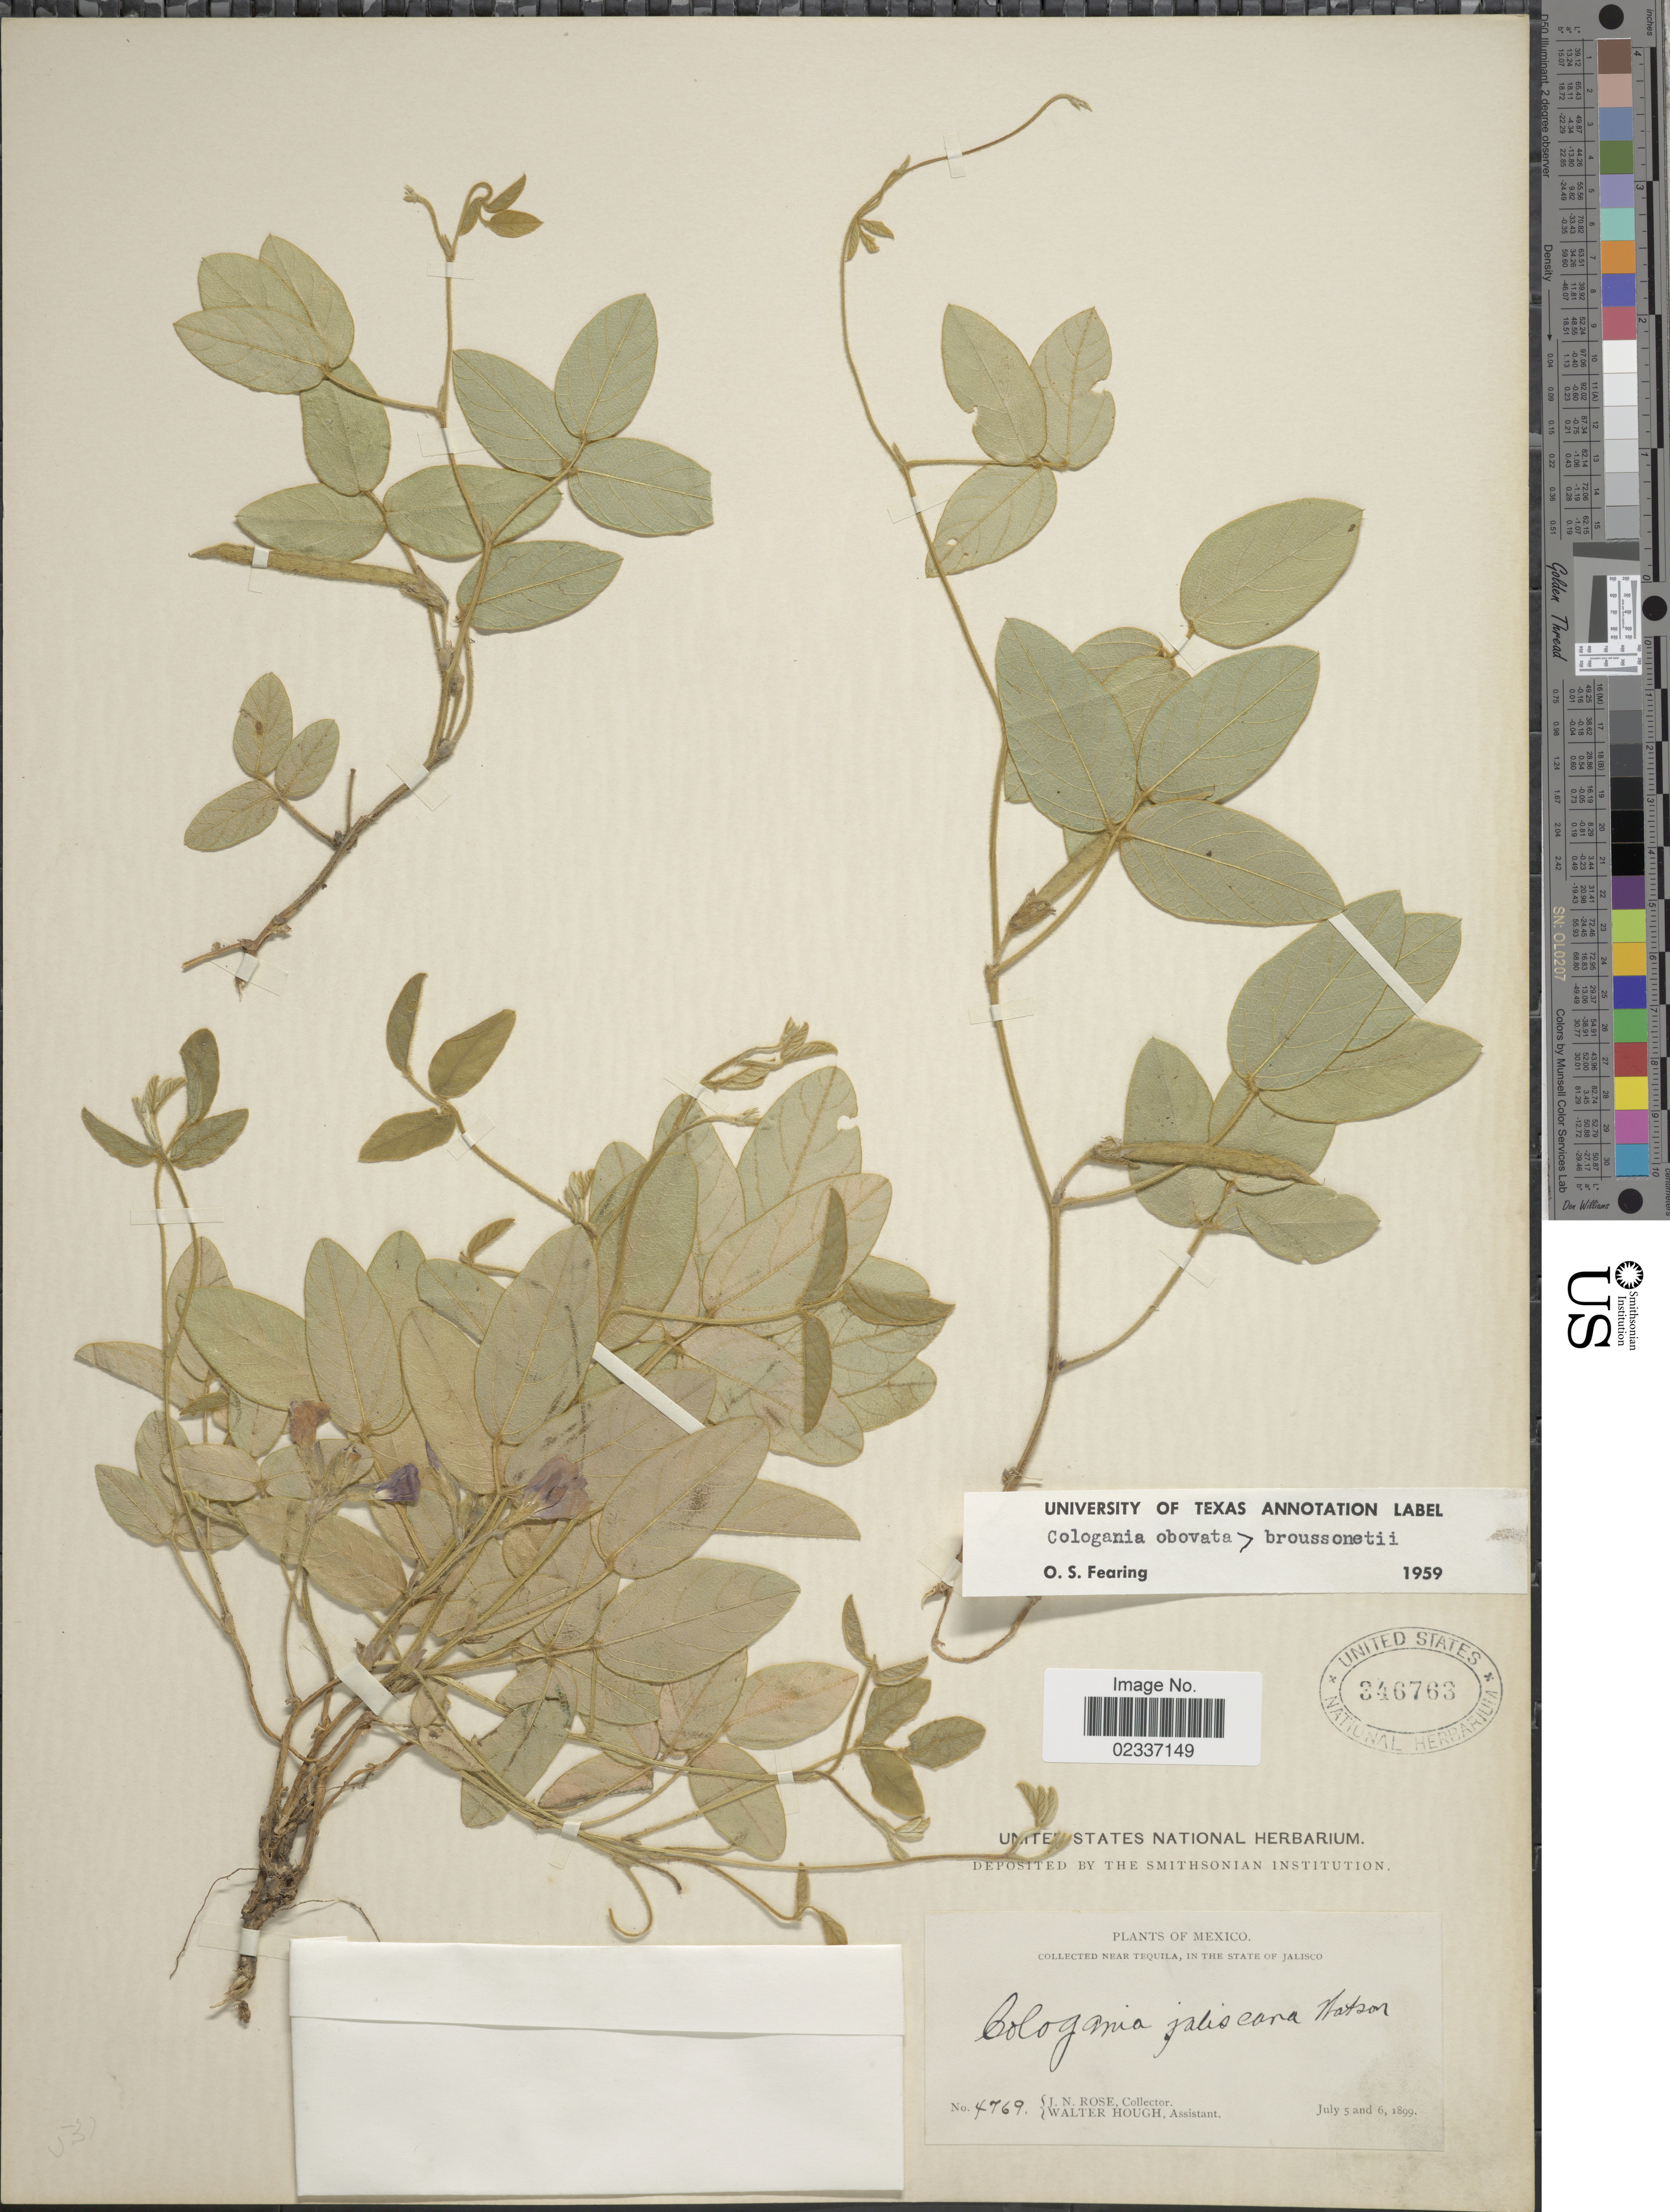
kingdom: Plantae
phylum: Tracheophyta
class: Magnoliopsida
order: Fabales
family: Fabaceae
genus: Cologania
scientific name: Cologania obovata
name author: Schltdl.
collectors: J. N. Rose & W. Hough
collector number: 4769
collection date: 1899-07-05/1899-07-06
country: Mexico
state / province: Jalisco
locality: Near Tequila, in the state of Jalisco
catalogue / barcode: US 346763